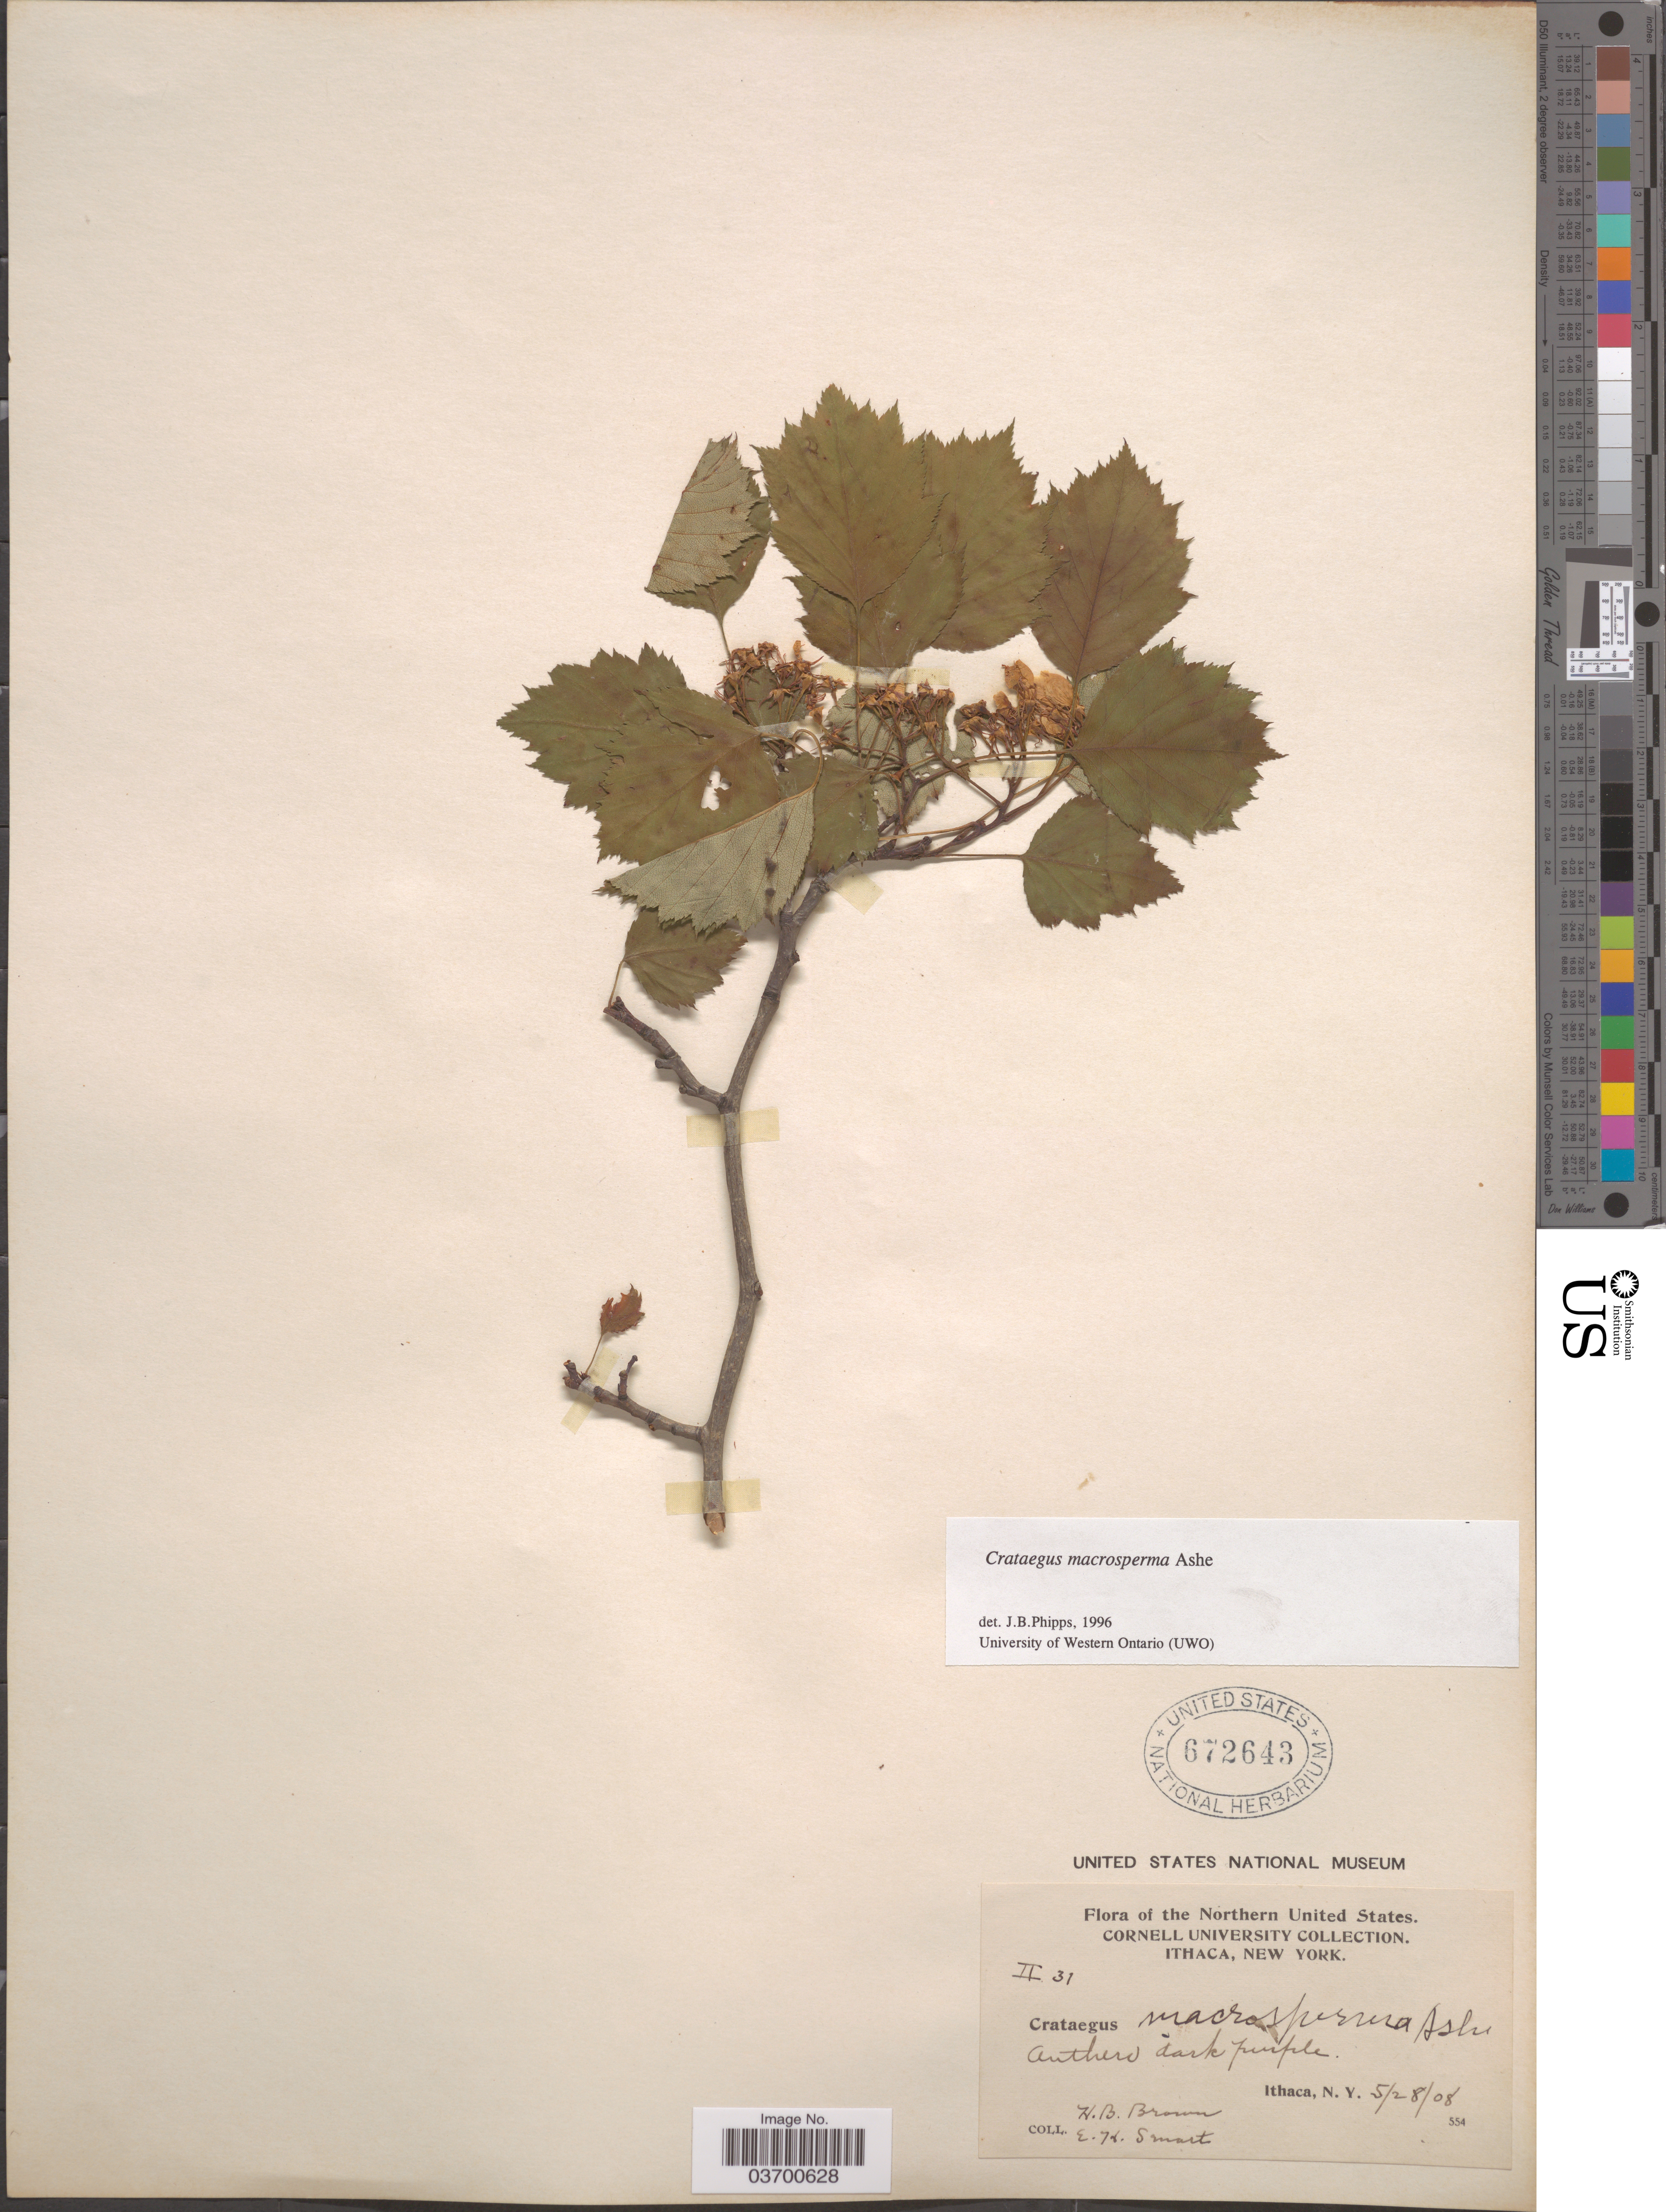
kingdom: Plantae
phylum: Tracheophyta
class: Magnoliopsida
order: Rosales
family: Rosaceae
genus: Crataegus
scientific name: Crataegus macrosperma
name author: Ashe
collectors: H. B. Brown & E. Smart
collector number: II31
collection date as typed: Transcribed d/m/y: 28/5/8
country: United States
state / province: New York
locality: Northern United States. Ithaca.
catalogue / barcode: US 672643